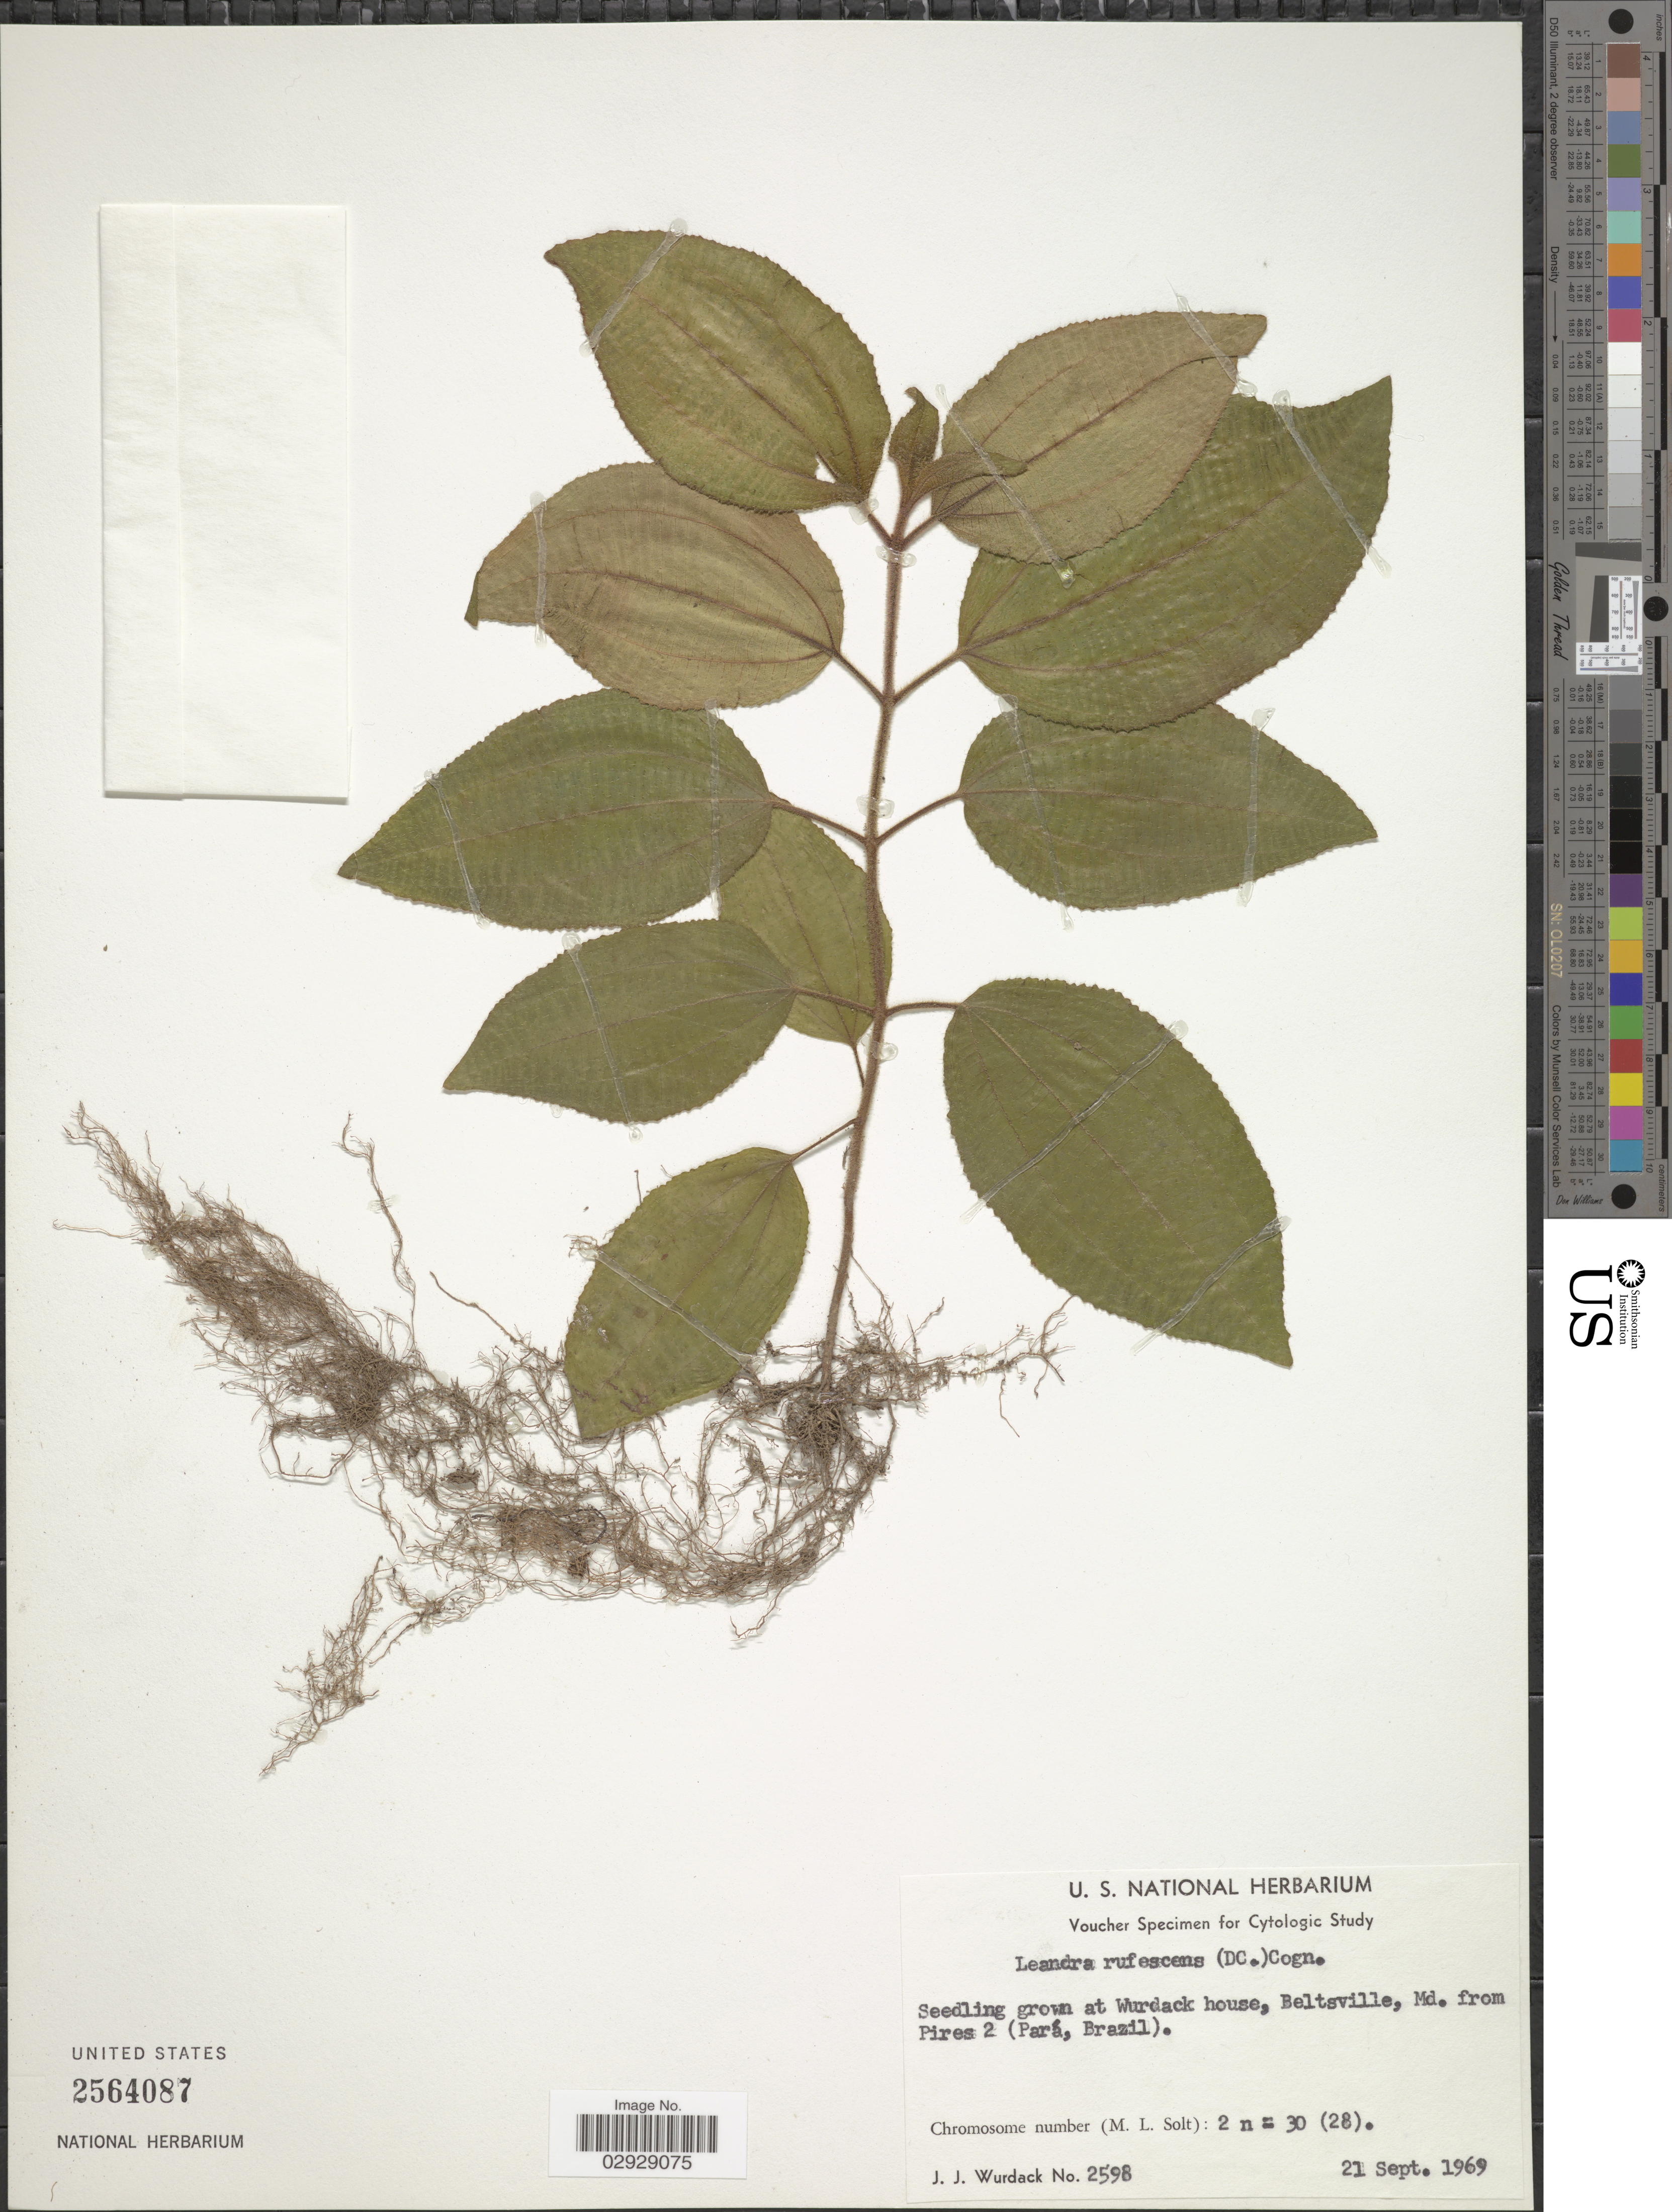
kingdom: Plantae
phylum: Tracheophyta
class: Magnoliopsida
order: Myrtales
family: Melastomataceae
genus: Leandra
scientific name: Leandra rufescens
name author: (DC.) Cogn.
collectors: J. J. Wurdack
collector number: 2598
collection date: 1969-09-21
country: United States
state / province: Maryland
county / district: Prince George's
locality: At Wurdack house, Beltsville, Md.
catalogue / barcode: US 2564087